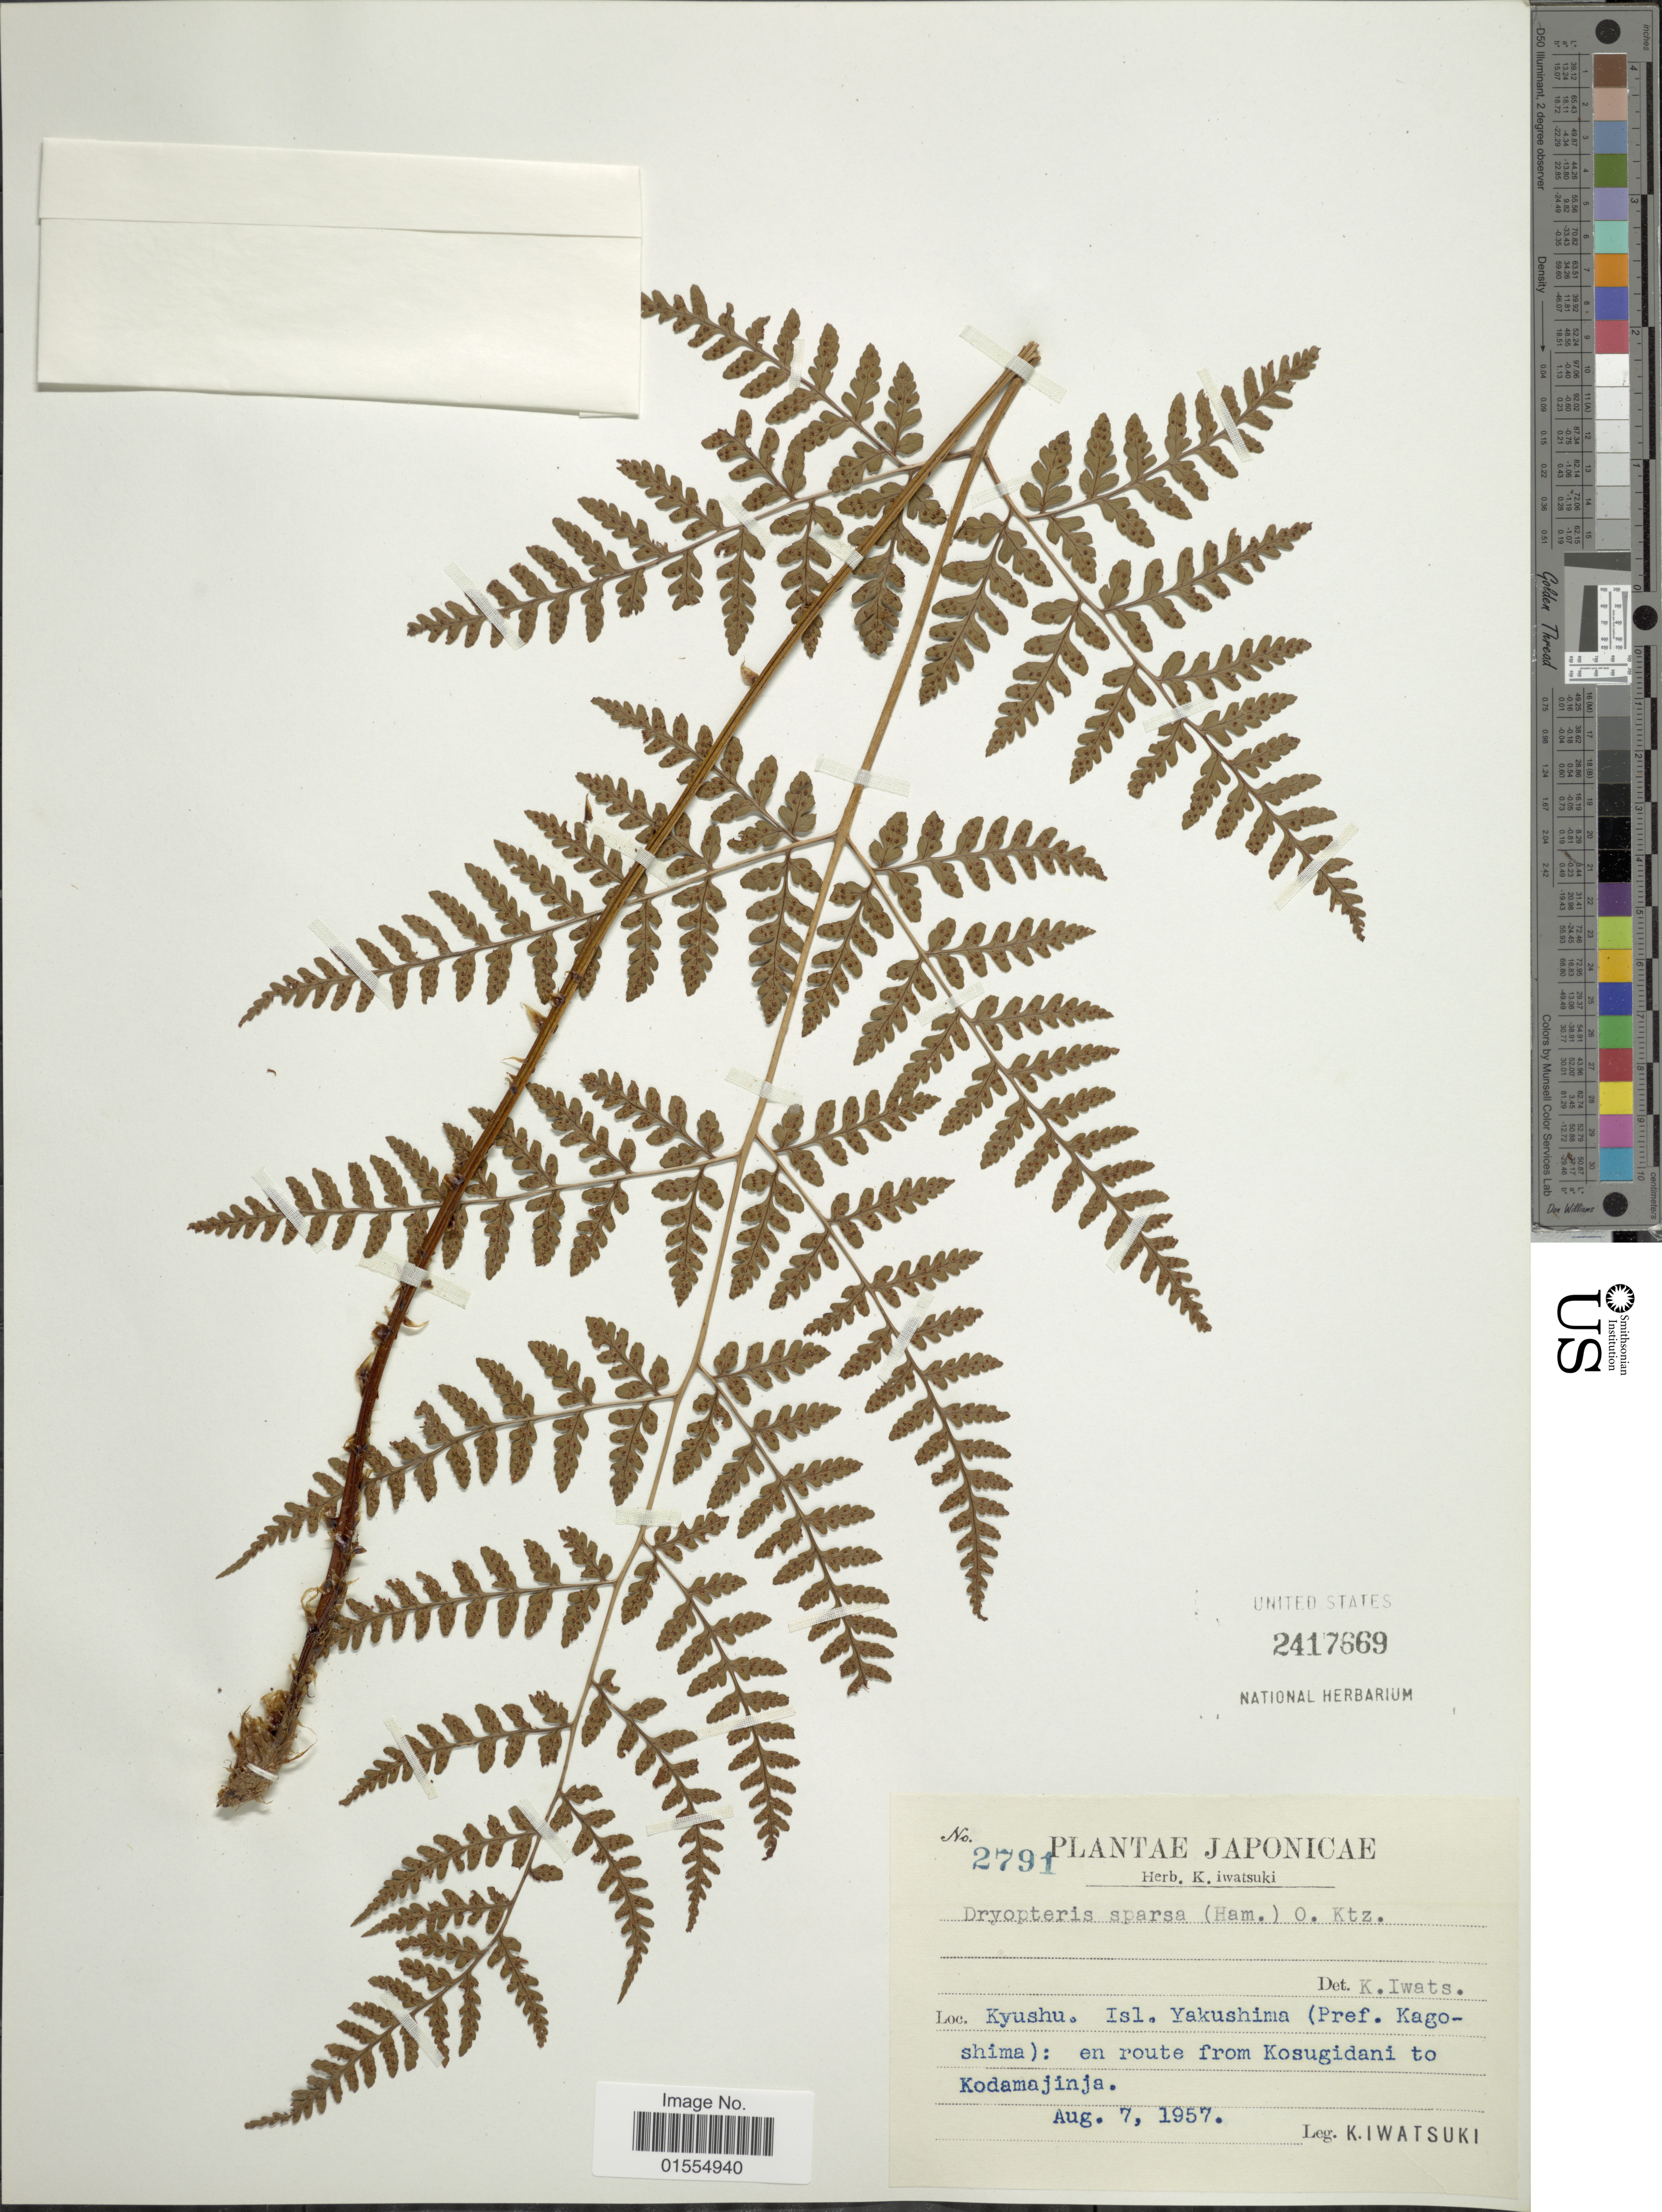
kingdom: Plantae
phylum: Tracheophyta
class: Polypodiopsida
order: Polypodiales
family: Dryopteridaceae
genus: Dryopteris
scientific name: Dryopteris sparsa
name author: (D. Don) Kuntze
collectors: K. Iwatsuki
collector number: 2791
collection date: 1957-08-07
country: Japan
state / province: Kagosima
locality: Japonicae, Kyushu, (Isl. Kagoshima): en route from Kosugidani to Kodamajinja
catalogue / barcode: US 2417669